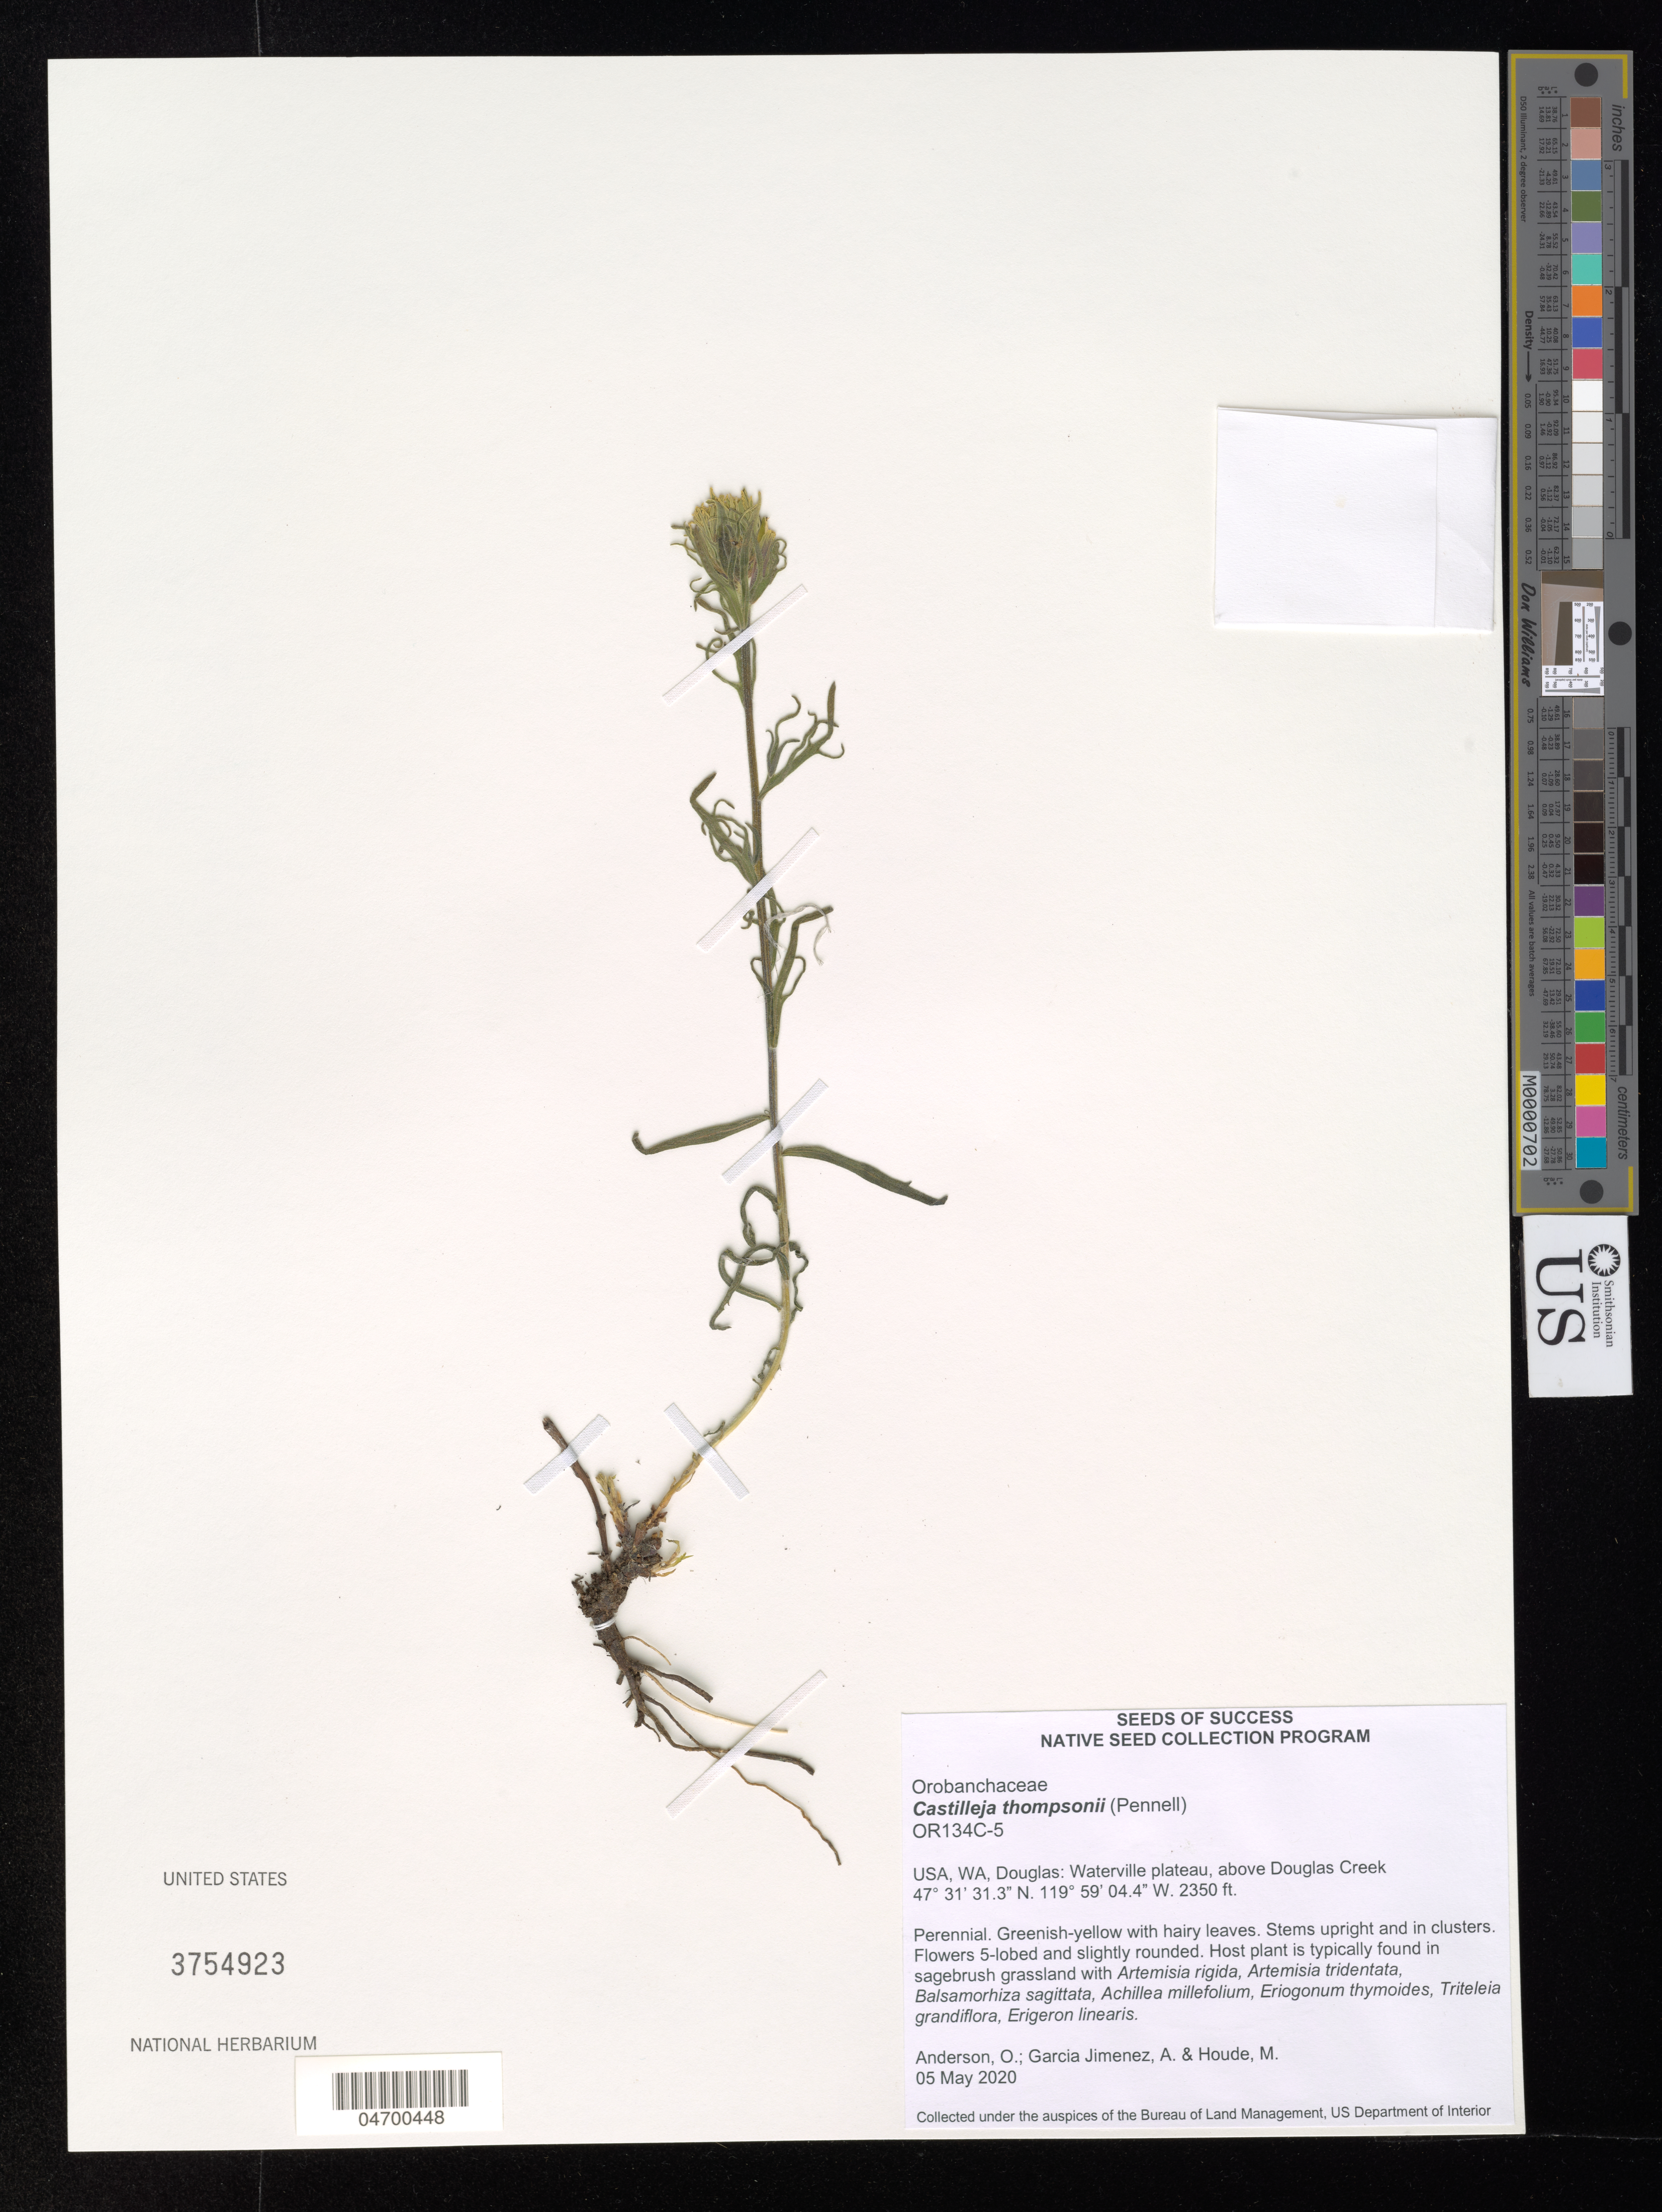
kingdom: Plantae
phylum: Tracheophyta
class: Magnoliopsida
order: Lamiales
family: Orobanchaceae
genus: Castilleja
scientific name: Castilleja thompsonii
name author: Pennell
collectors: O. Anderson, A. Garcia Jimenez & H. Vielstich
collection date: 2020-05-05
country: United States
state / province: Washington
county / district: Douglas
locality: WA, Douglas: Waterville plateau, above Douglas Creek.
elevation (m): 716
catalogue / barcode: US 3754923